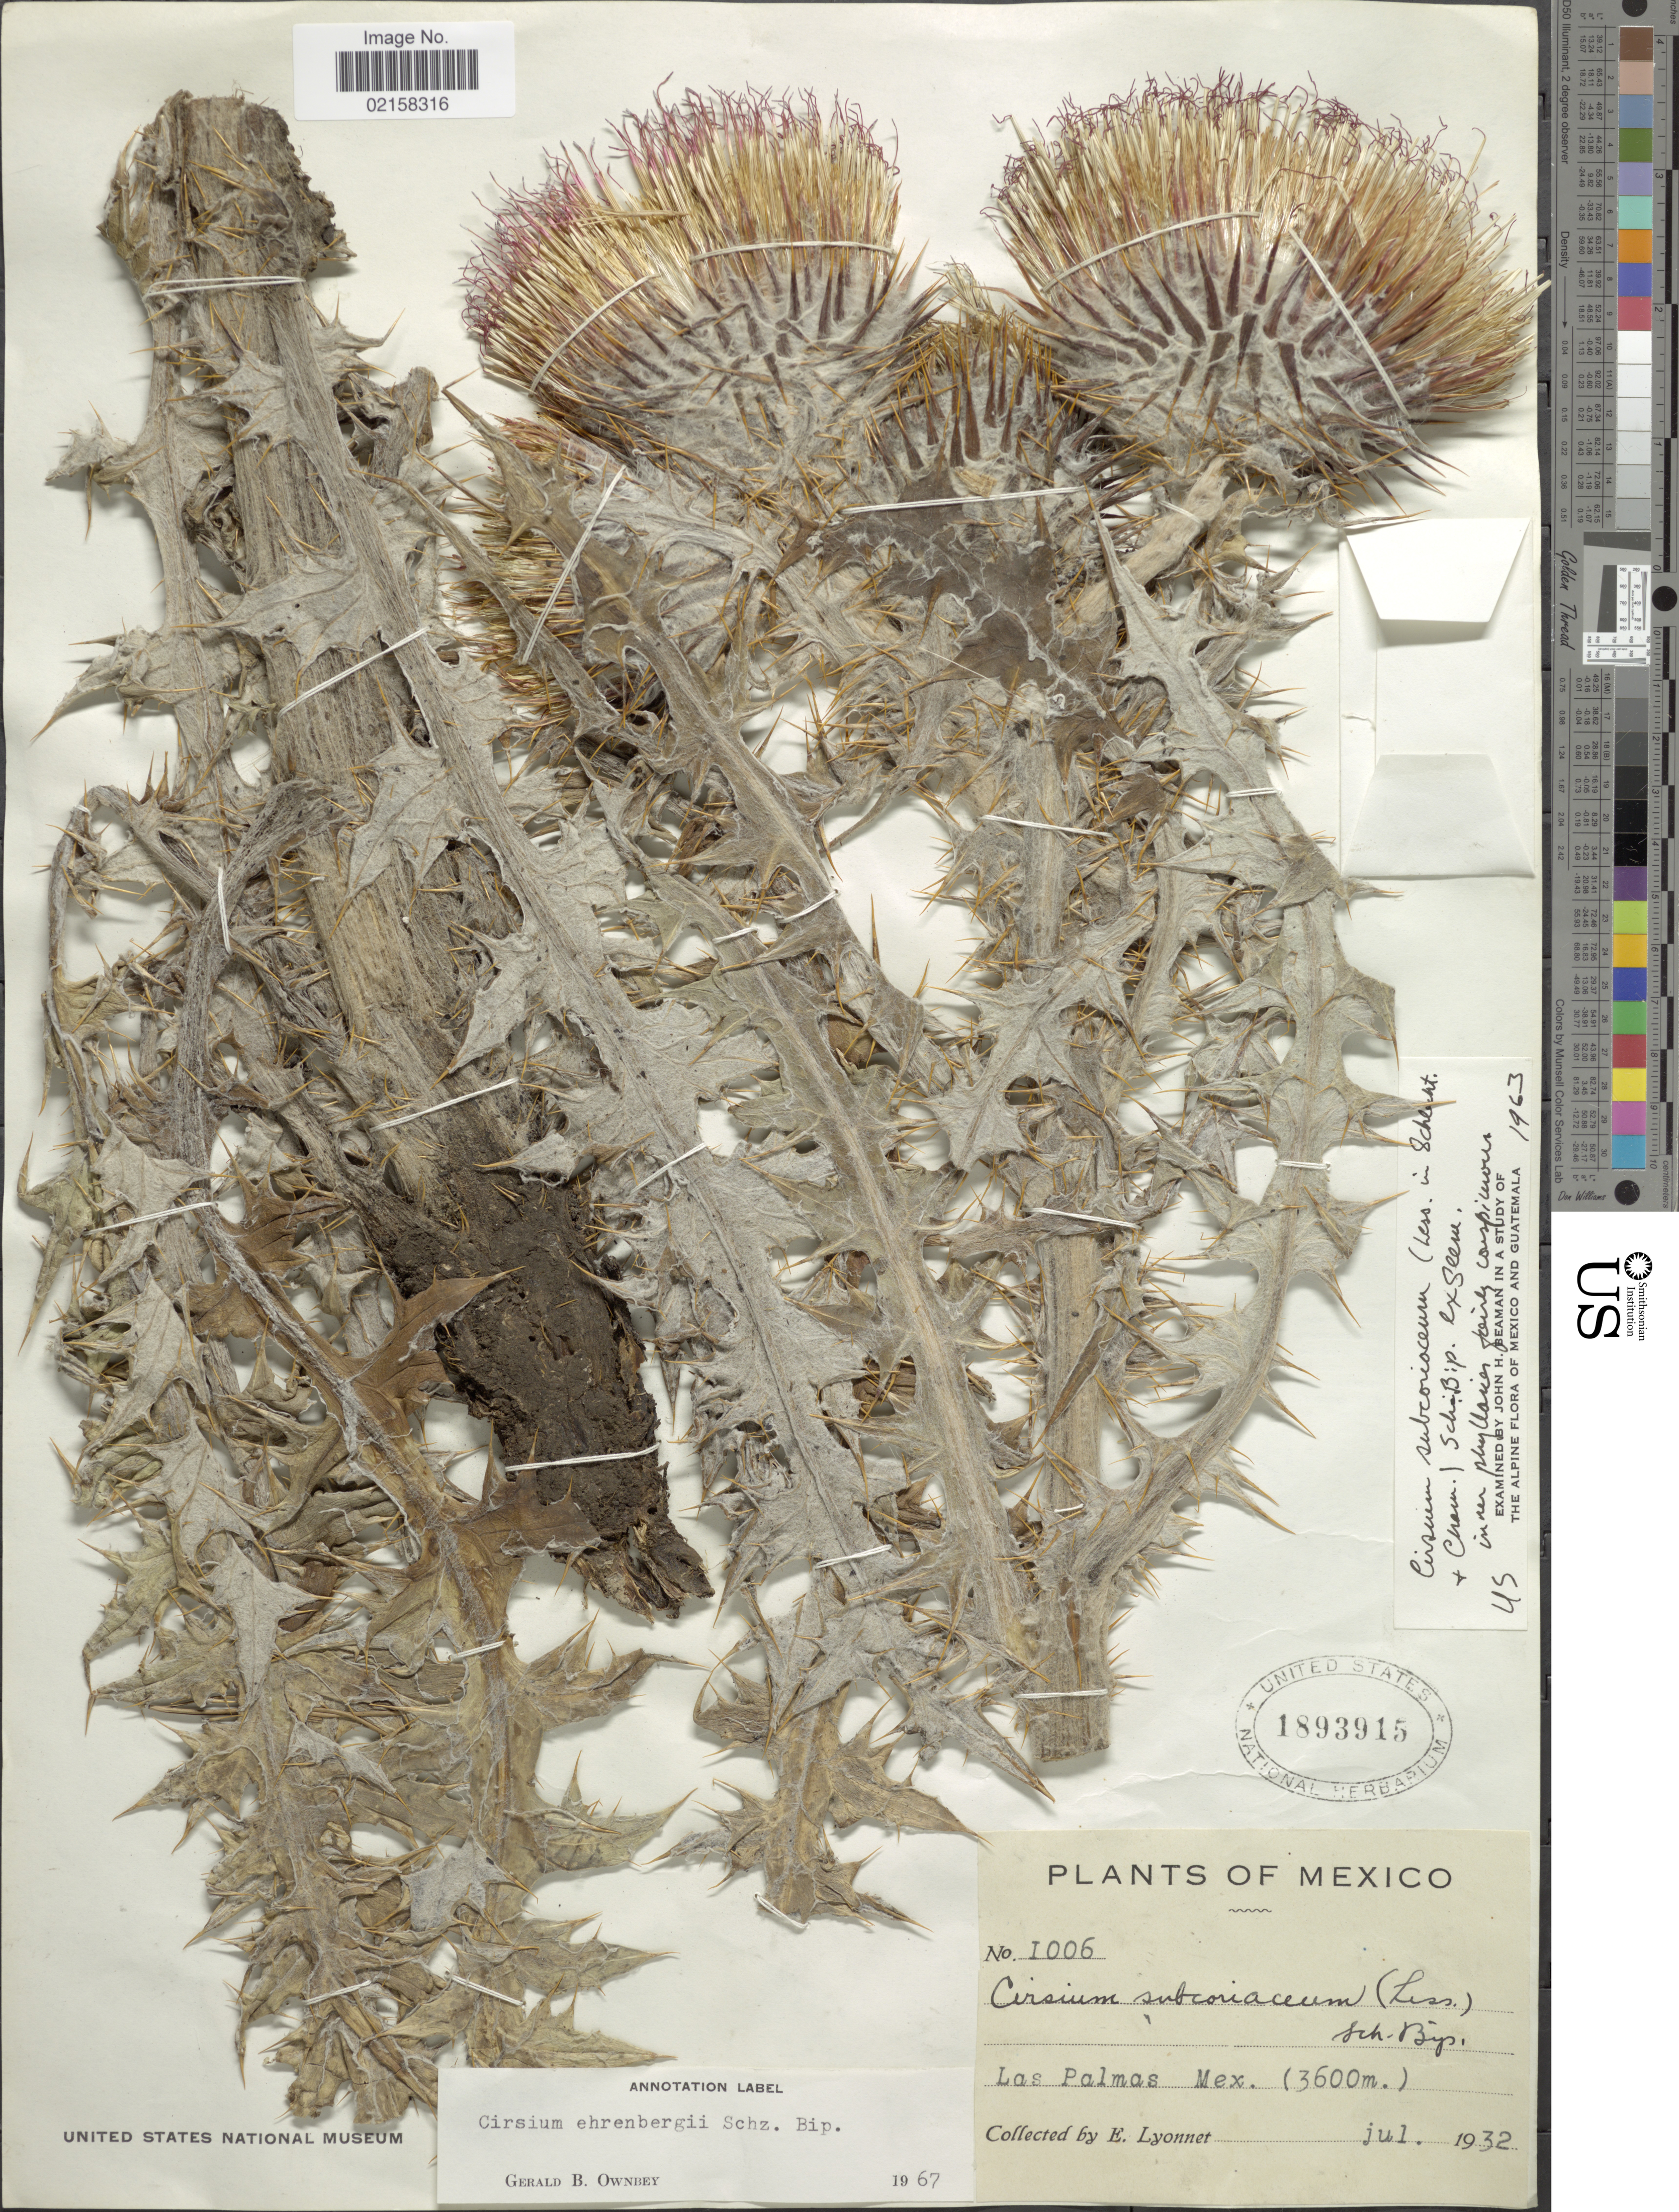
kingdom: Plantae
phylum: Tracheophyta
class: Magnoliopsida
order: Asterales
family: Asteraceae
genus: Cirsium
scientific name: Cirsium ehrenbergii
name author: Sch. Bip.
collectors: E. Lyonnet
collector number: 1006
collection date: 1932-07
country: Mexico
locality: Las Palmas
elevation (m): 3600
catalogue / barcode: US 1893915